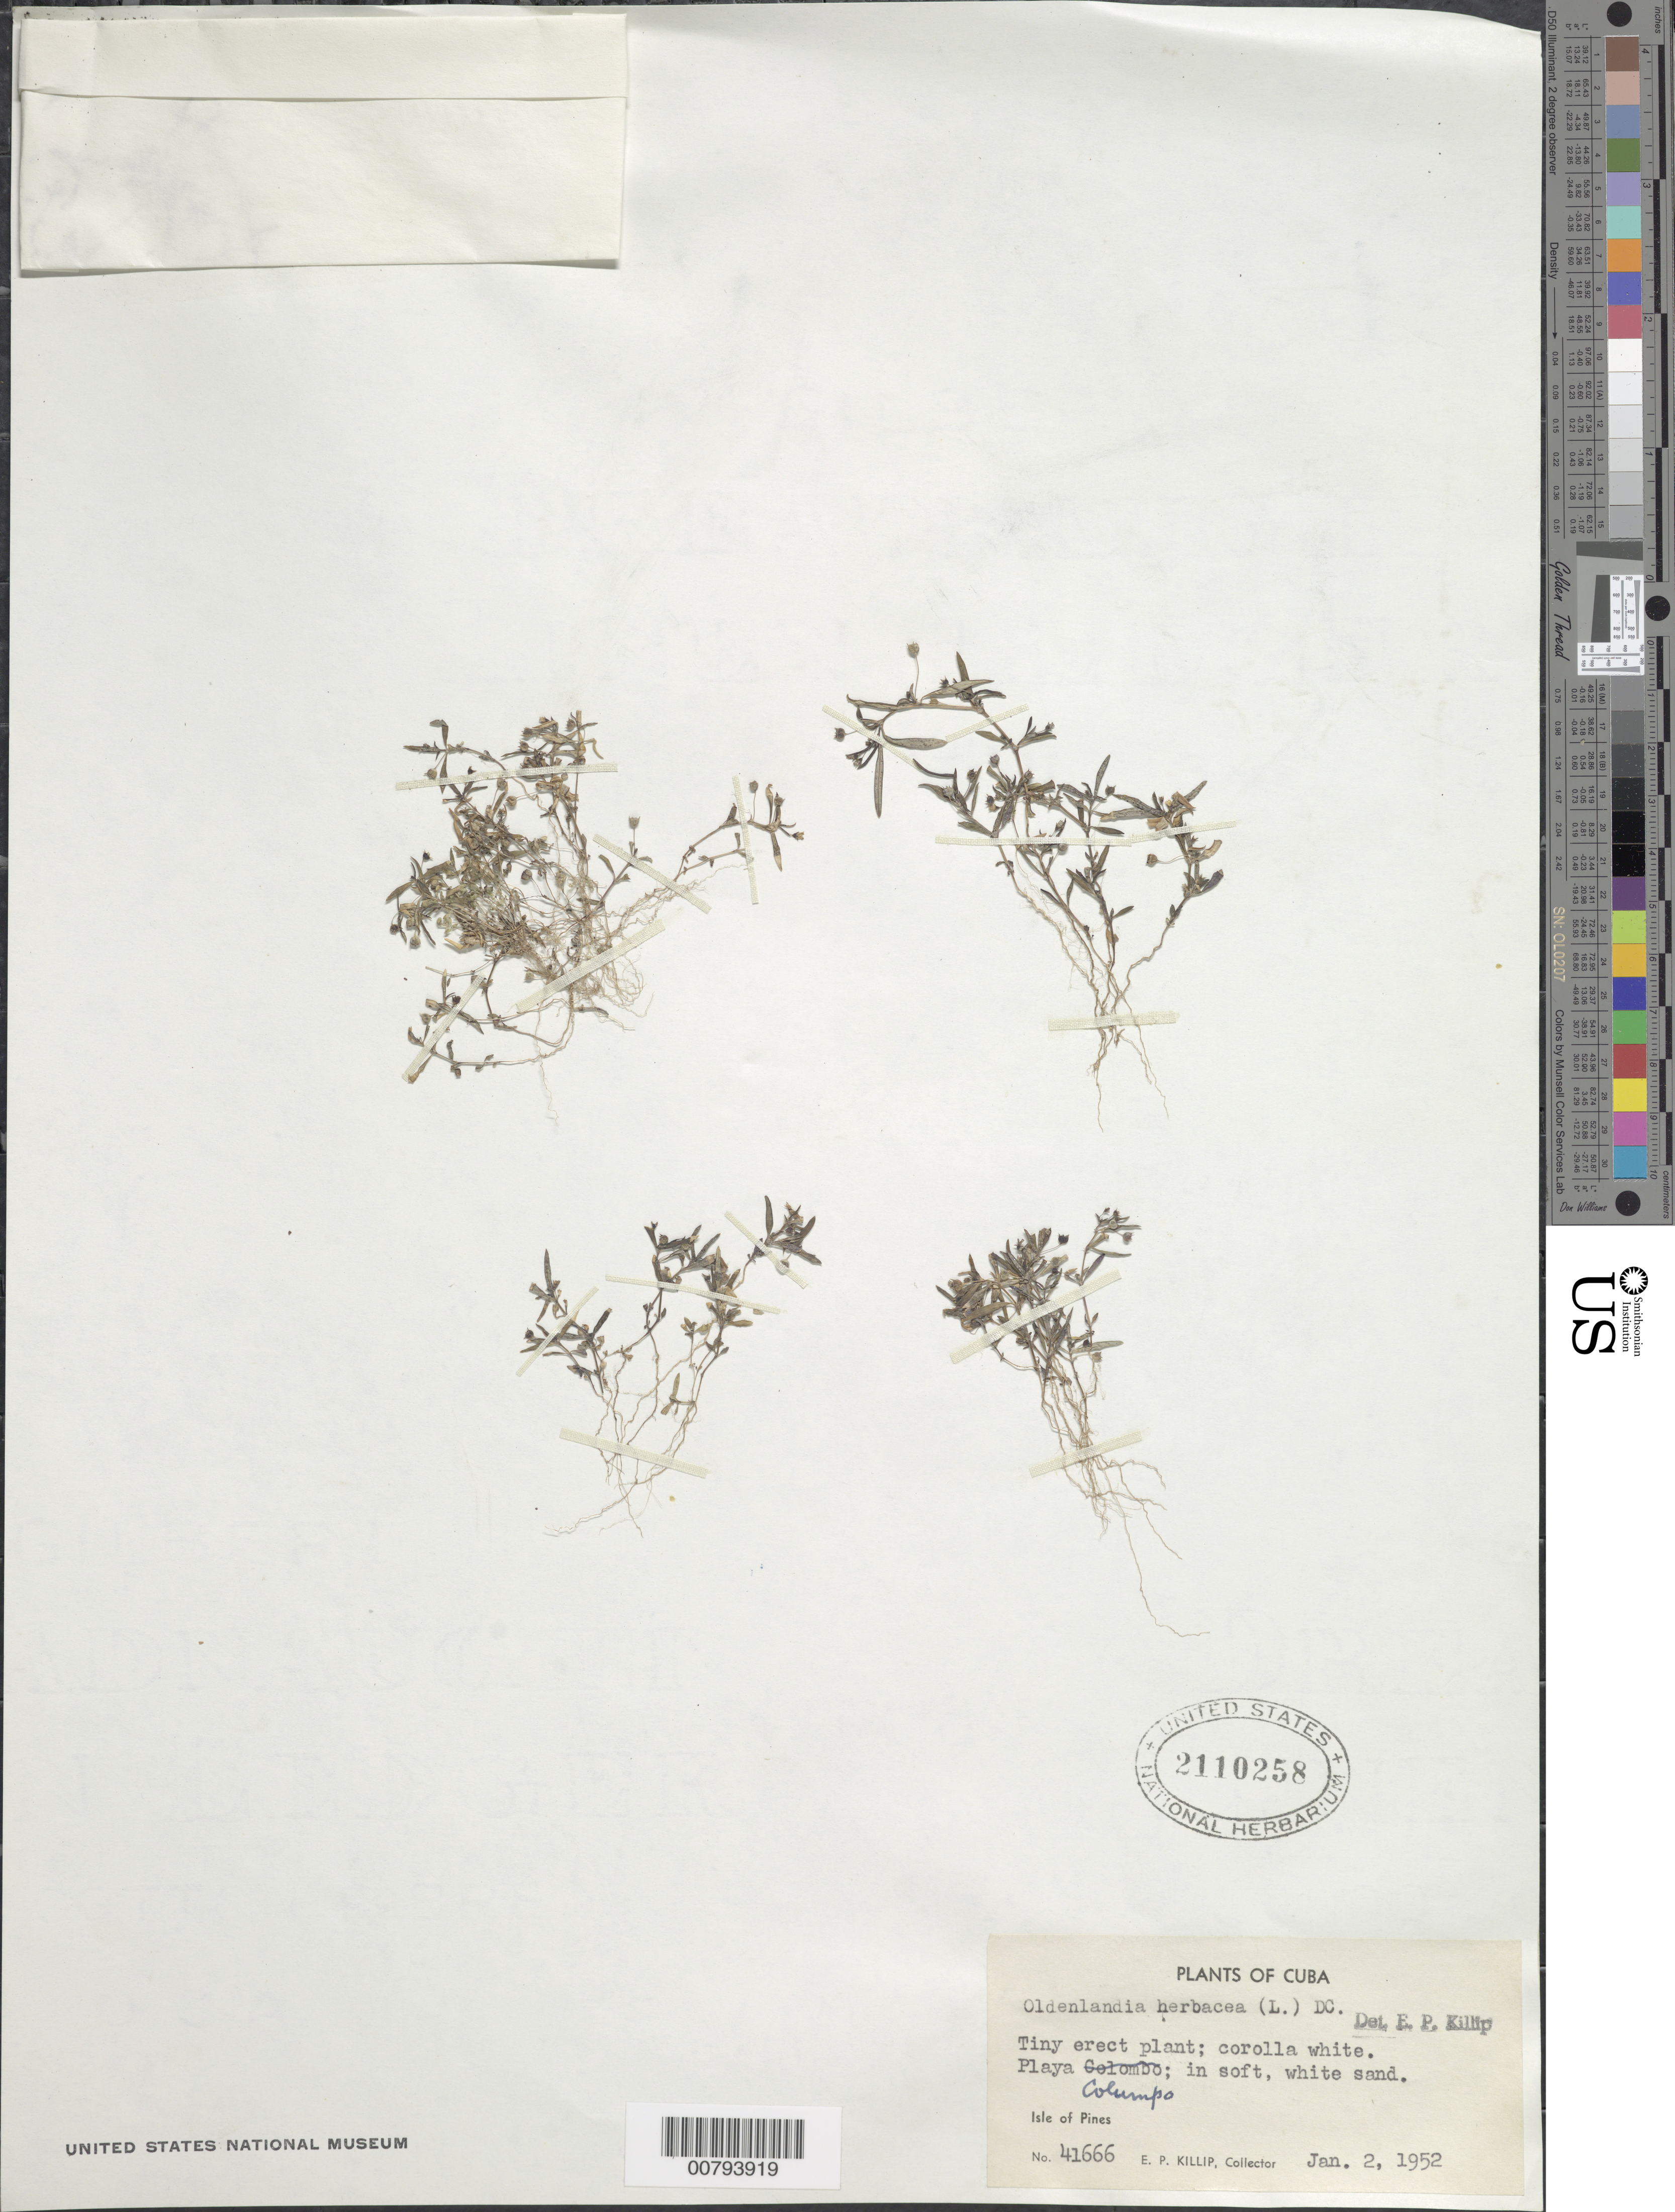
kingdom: Plantae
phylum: Tracheophyta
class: Magnoliopsida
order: Gentianales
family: Rubiaceae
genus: Oldenlandia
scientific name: Oldenlandia uniflora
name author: L.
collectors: E. P. Killip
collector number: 41666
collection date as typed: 02 Jan 1952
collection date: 1952-01-02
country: Cuba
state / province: Isla de La Juventud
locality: Playa Columpo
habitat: Soft white sand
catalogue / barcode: US 2110258